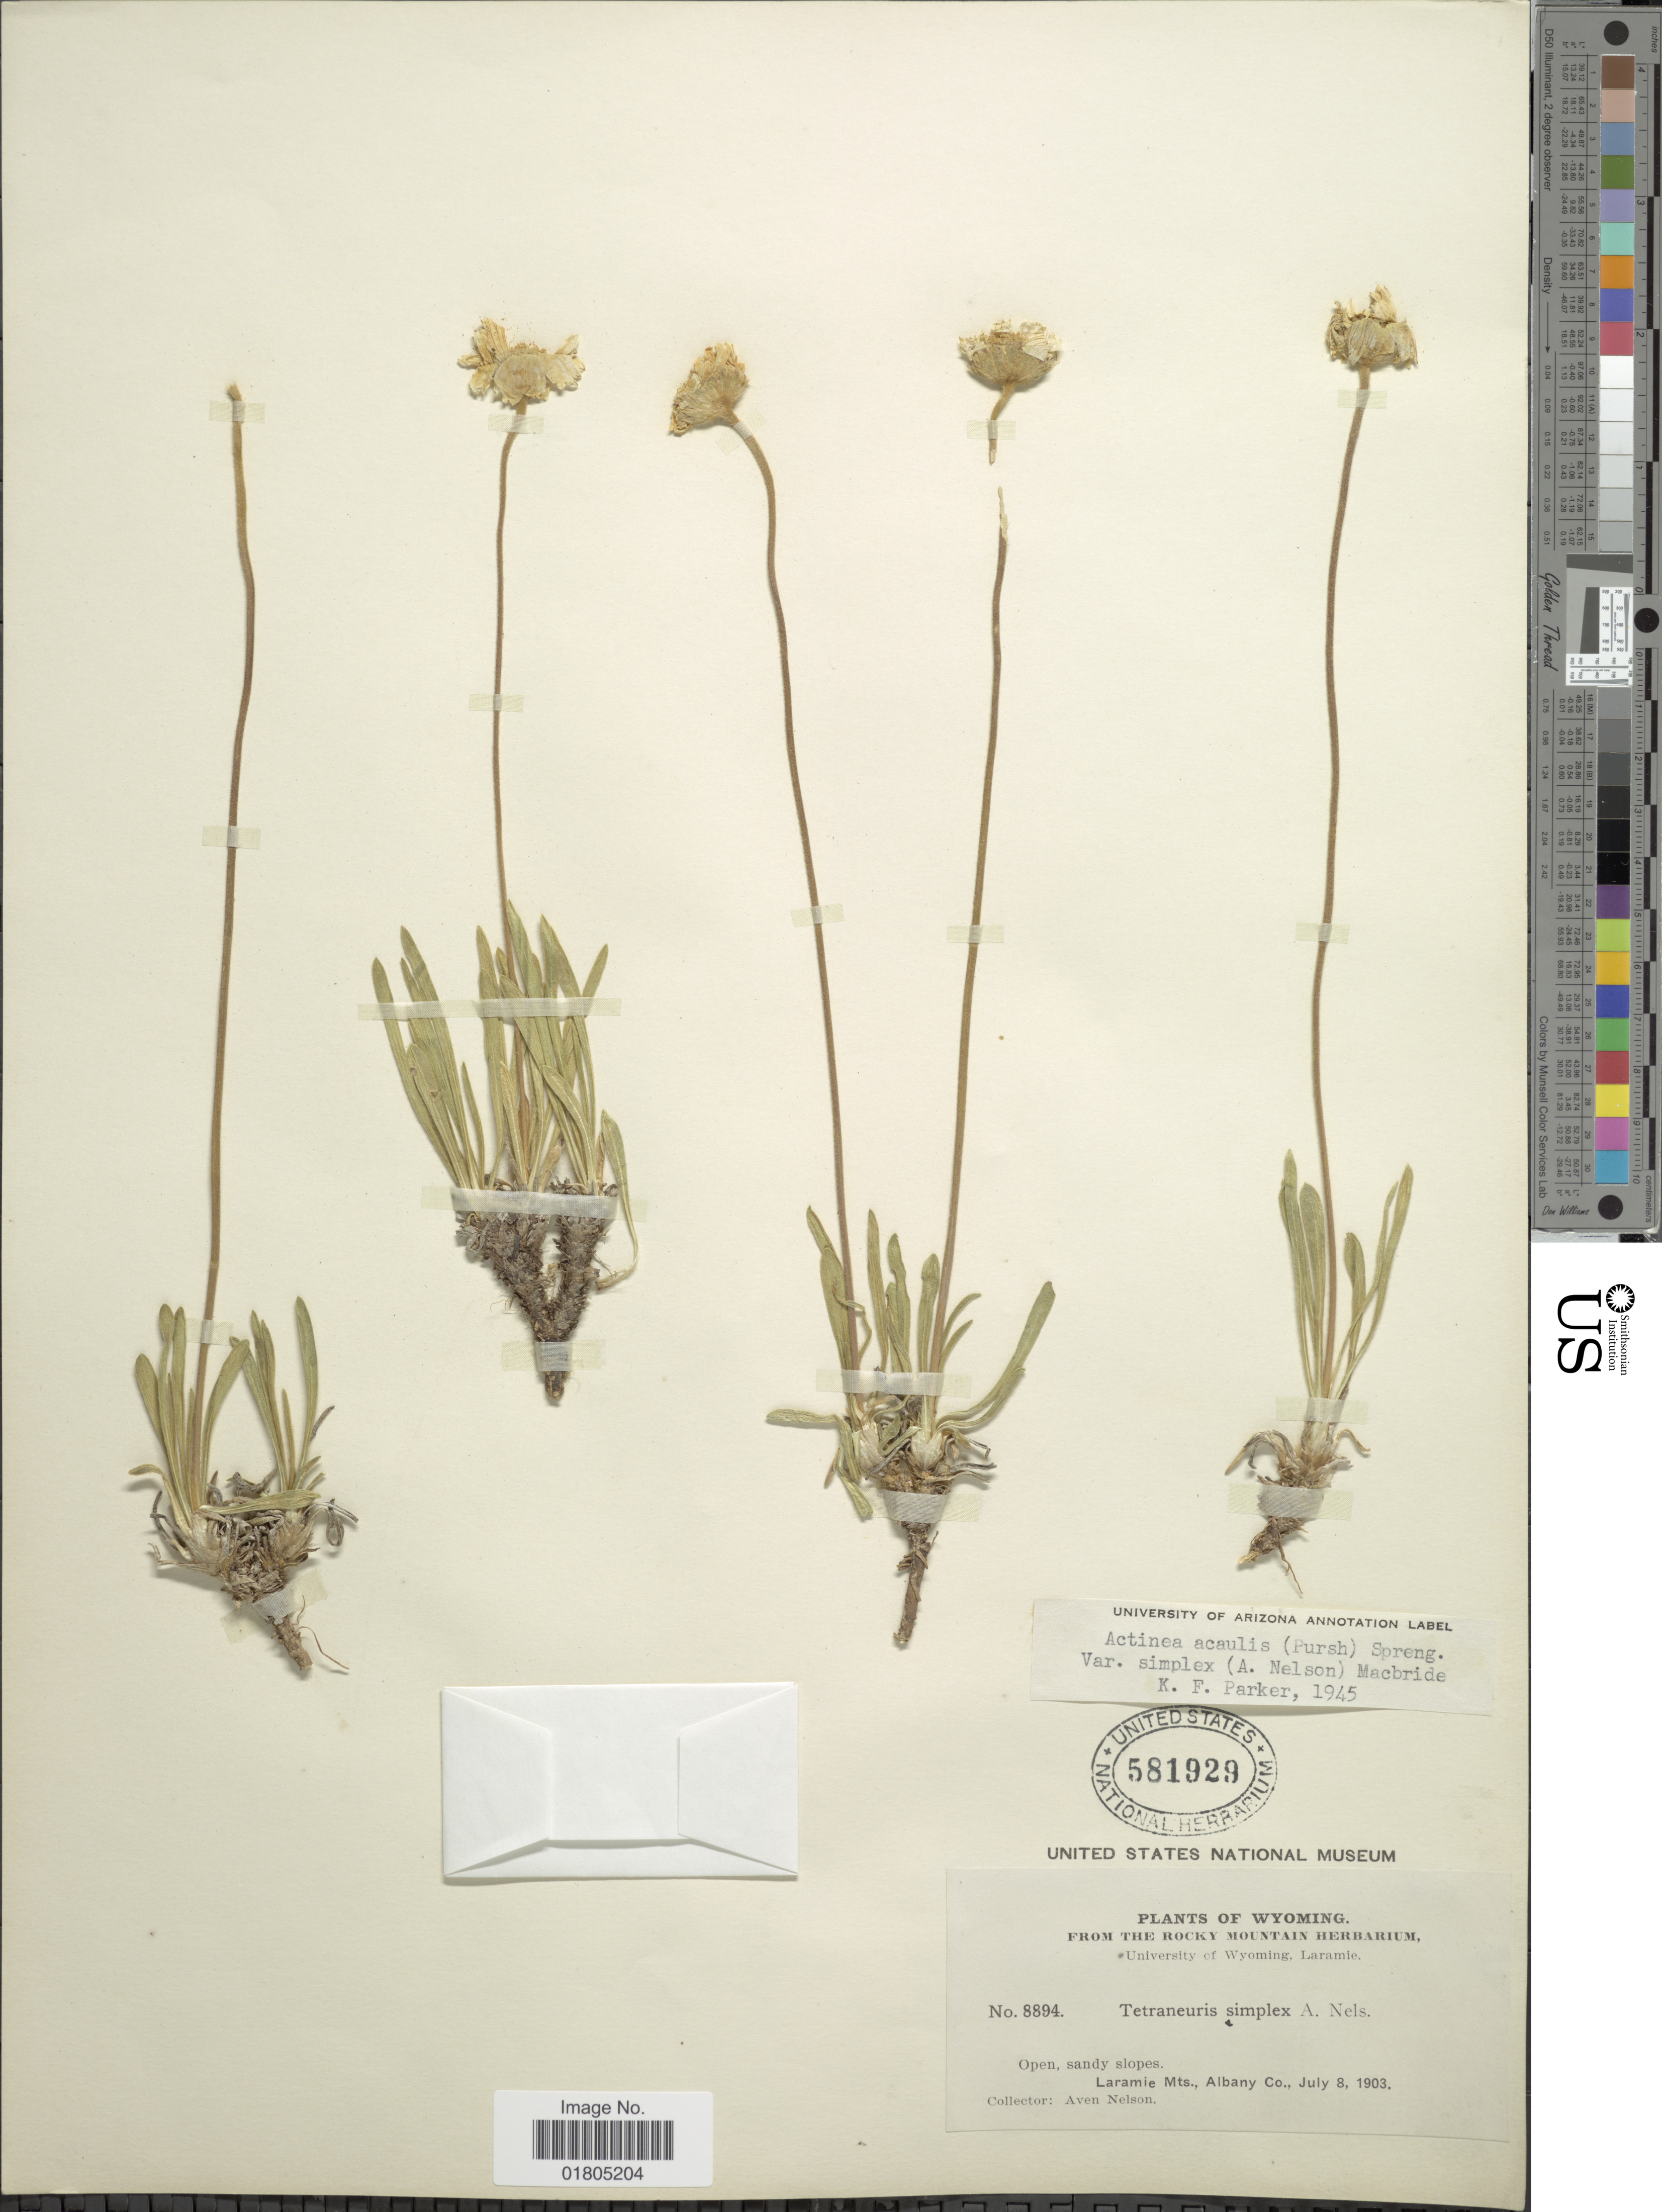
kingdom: Plantae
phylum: Tracheophyta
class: Magnoliopsida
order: Asterales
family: Asteraceae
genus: Actinea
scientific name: Actinea acaulis var. simplex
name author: (A. Nelson) J.F. Macbr.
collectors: A. Nelson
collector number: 8894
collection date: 1903-07-08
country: United States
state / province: Wyoming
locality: Laramie Mts., Albany Mts.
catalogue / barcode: US 581929